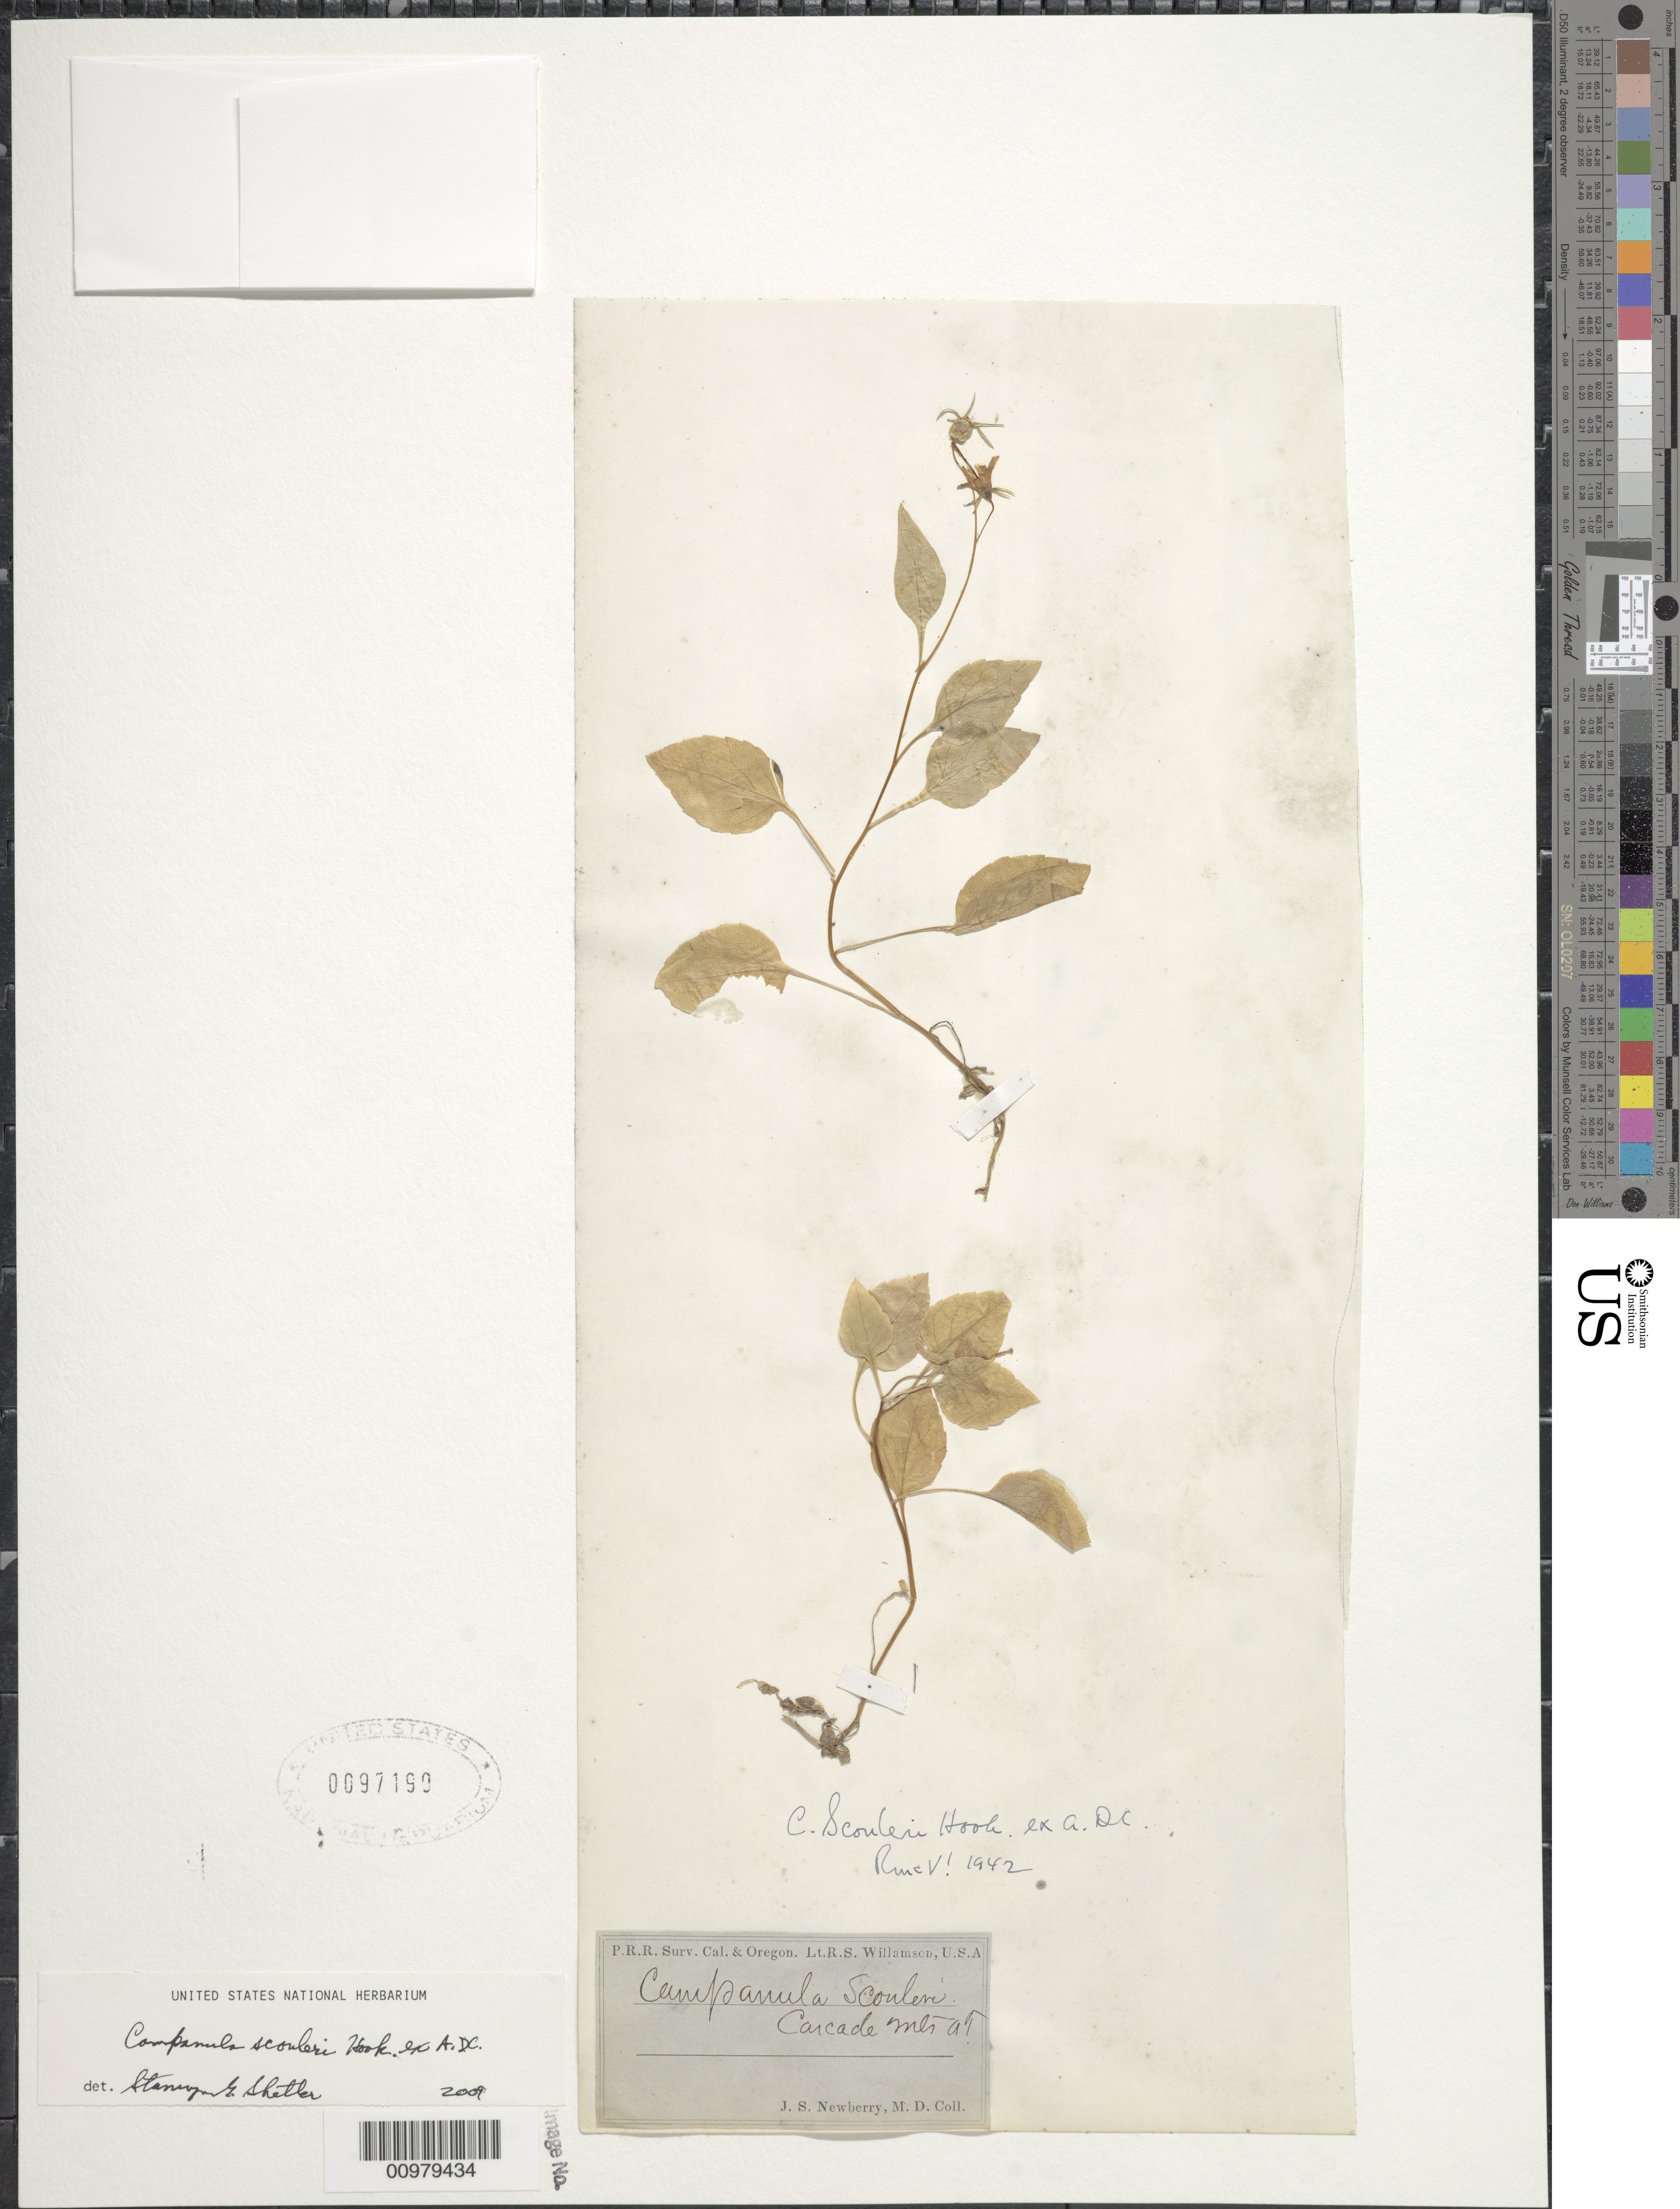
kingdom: Plantae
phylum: Tracheophyta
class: Magnoliopsida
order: Asterales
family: Campanulaceae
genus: Campanula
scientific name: Campanula scouleri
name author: Hook.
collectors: J. S. Newberry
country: United States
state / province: California / Oregon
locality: Cascade Mountains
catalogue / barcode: US 97199